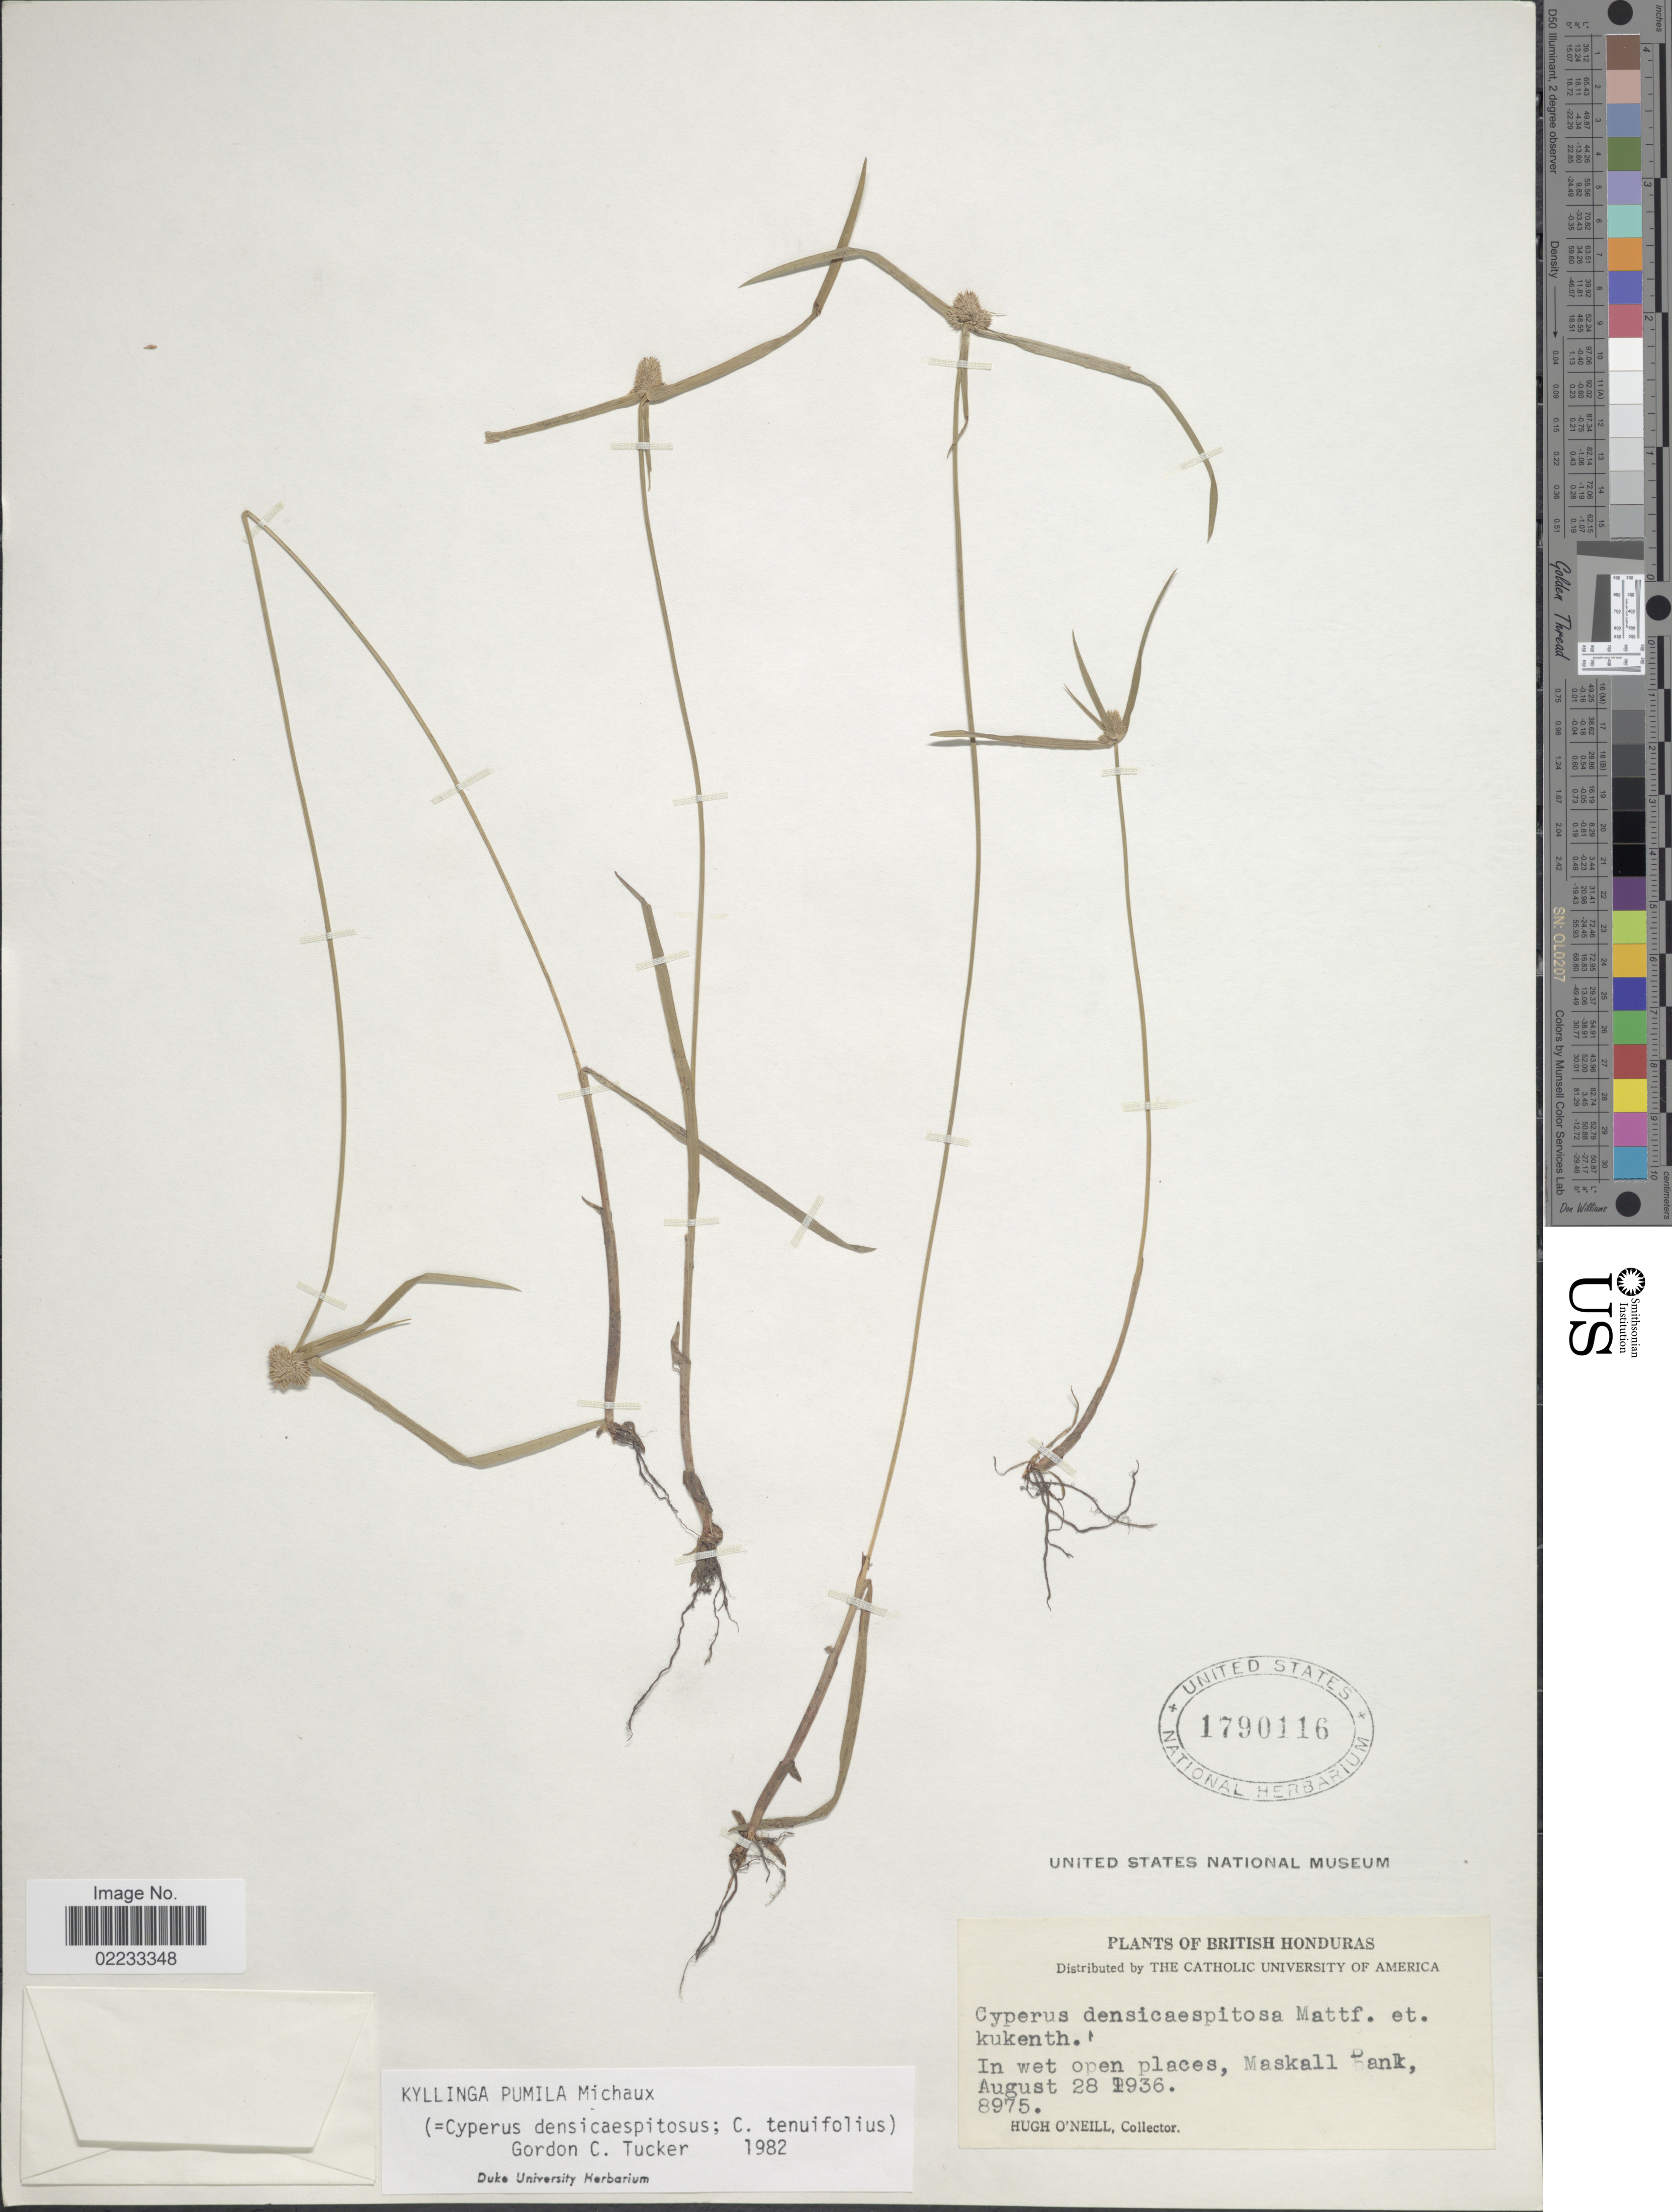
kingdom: Plantae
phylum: Tracheophyta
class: Liliopsida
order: Poales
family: Cyperaceae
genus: Cyperus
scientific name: Cyperus hortensis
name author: (Salzm. ex Steud.) Dorr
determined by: Strong, Mark T., (BOT), Smithsonian Institution - National Museum of Natural History (UNITED STATES)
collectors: H. O'Neill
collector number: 8975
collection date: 1936-08-28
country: Belize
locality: British Honduras, in wet open places, Maskall Bank.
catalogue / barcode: US 1790116